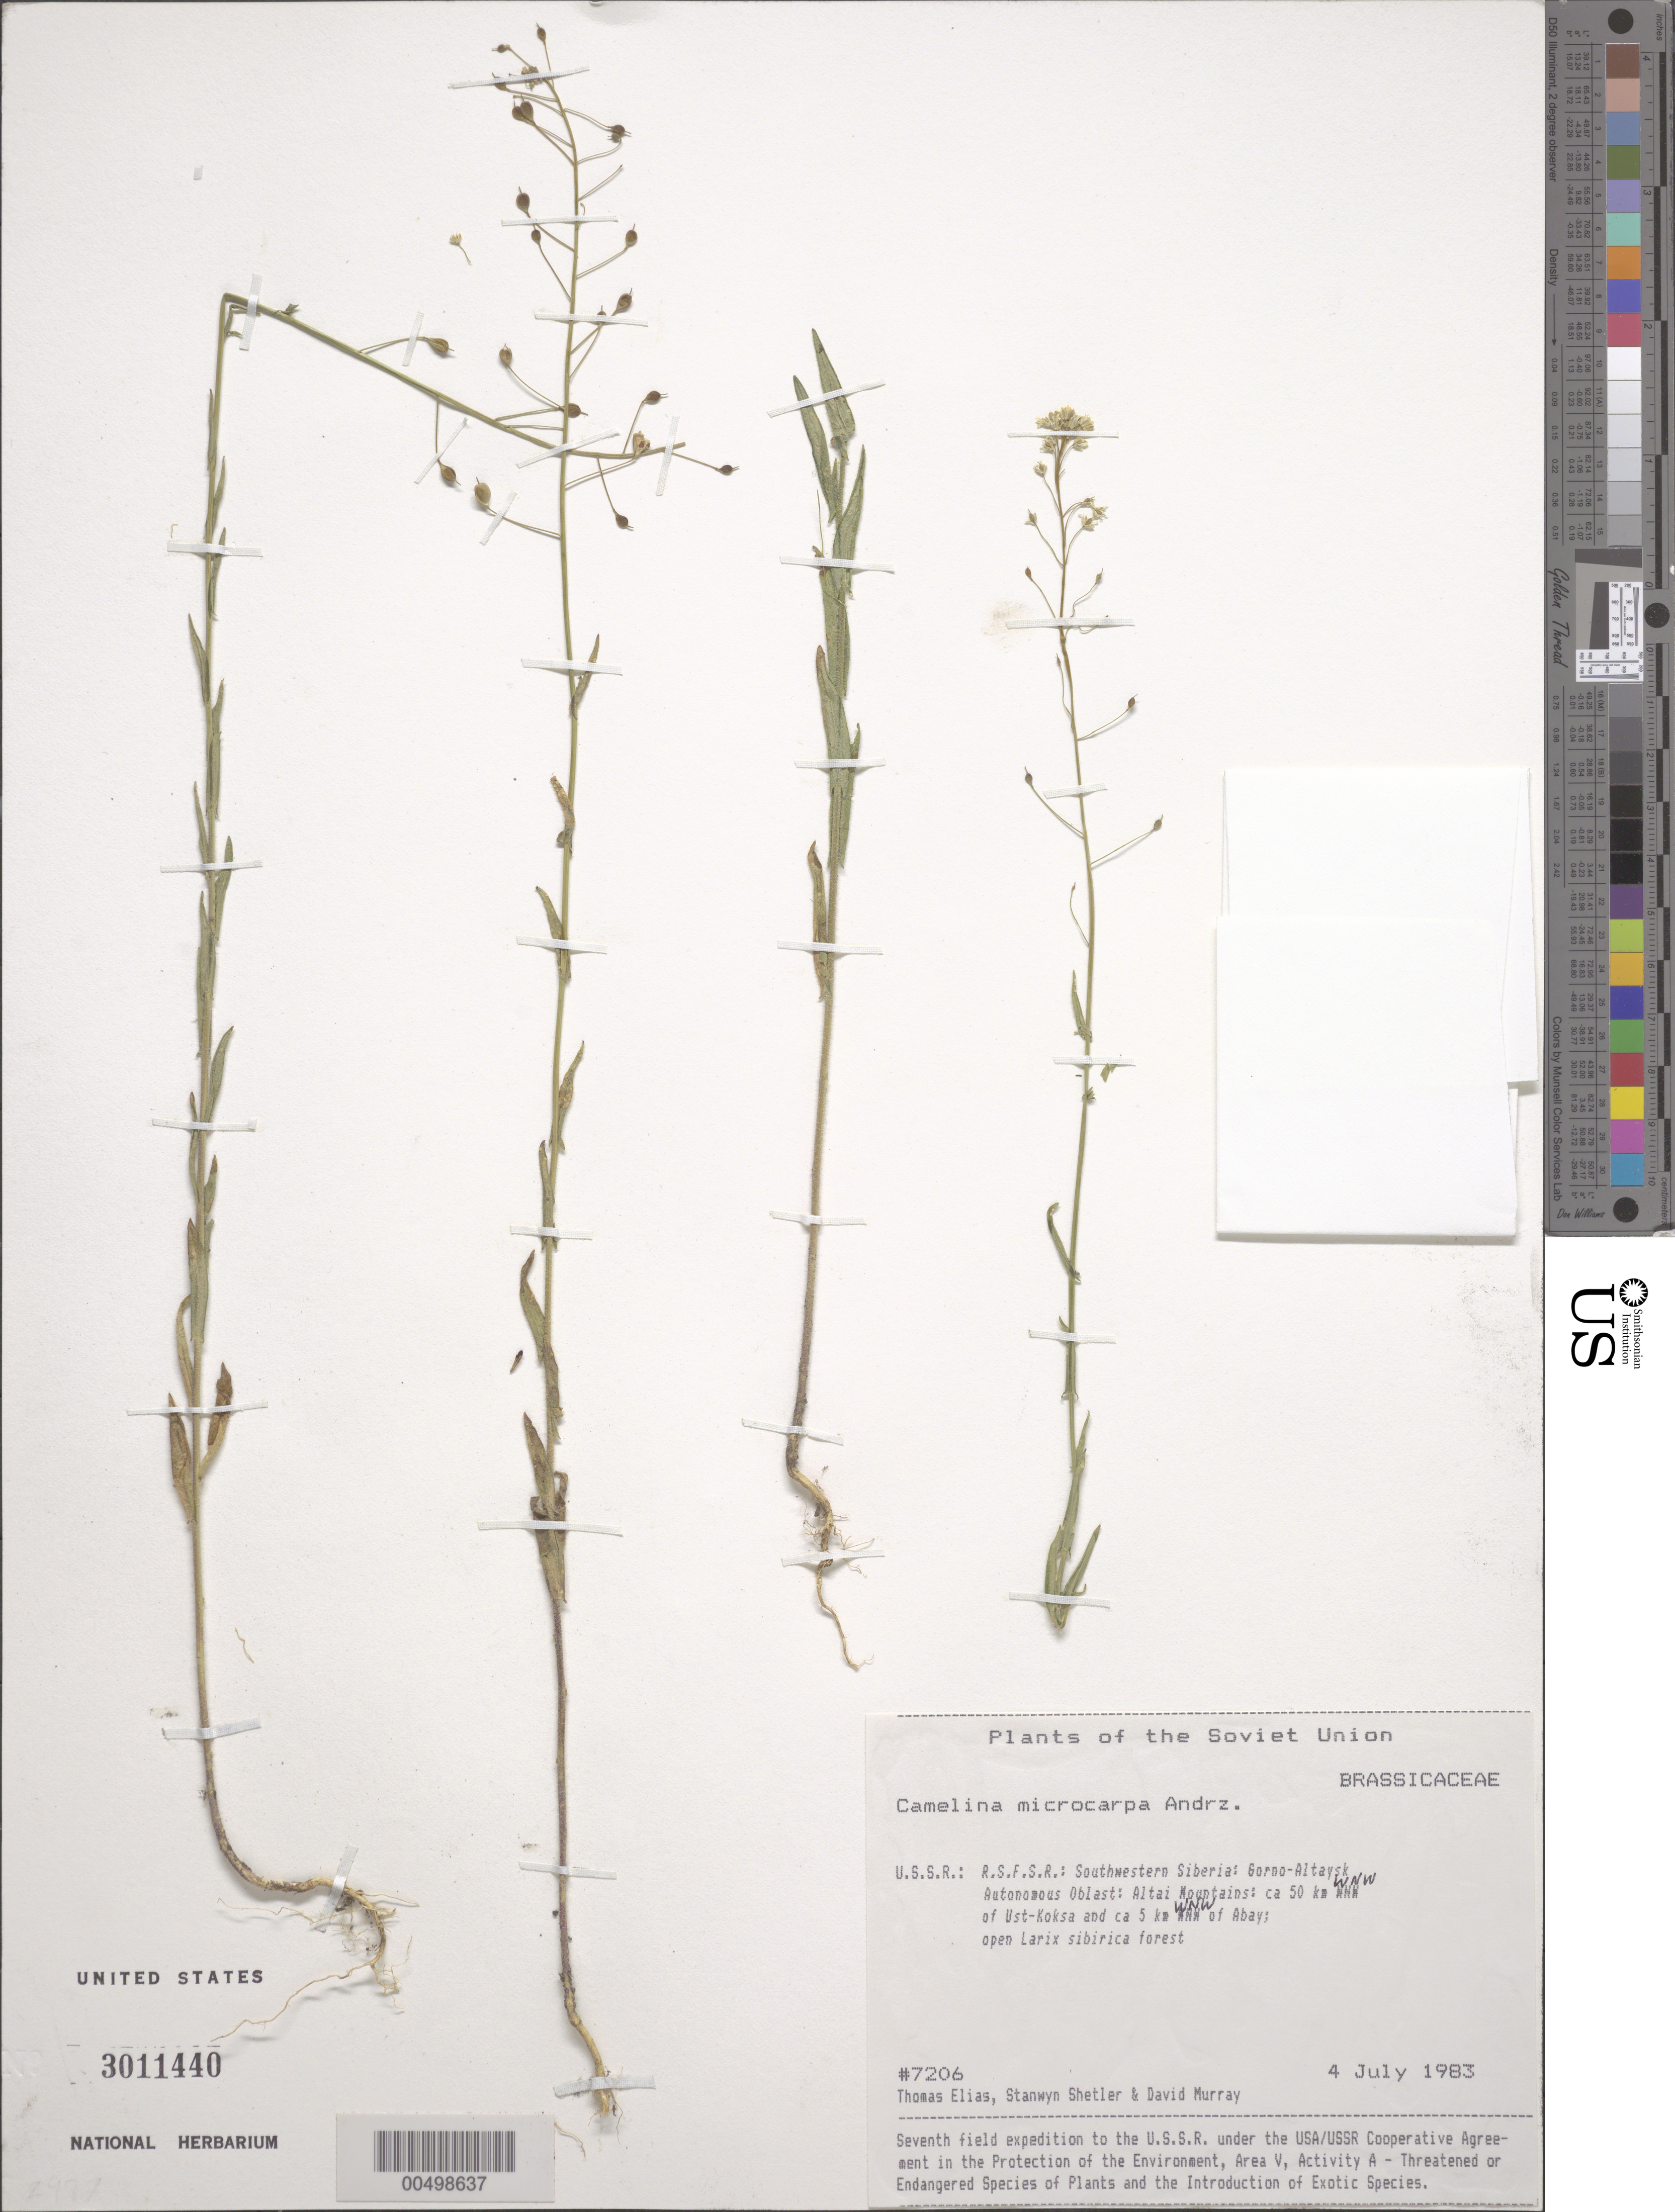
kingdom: Plantae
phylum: Tracheophyta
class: Magnoliopsida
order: Brassicales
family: Brassicaceae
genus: Camelina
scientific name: Camelina microcarpa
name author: DC.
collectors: T. Elias, S. Shetler & D. F. Murray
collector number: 7206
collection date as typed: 04 Jul 1983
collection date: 1983-07-04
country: Russian Federation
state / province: Altai Republic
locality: Altai Mountains, ca. 50 km WNW of Ust-Koksa and ca. 5 km WNW of Abay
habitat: open Larix sibirica forest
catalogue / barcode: US 3011440